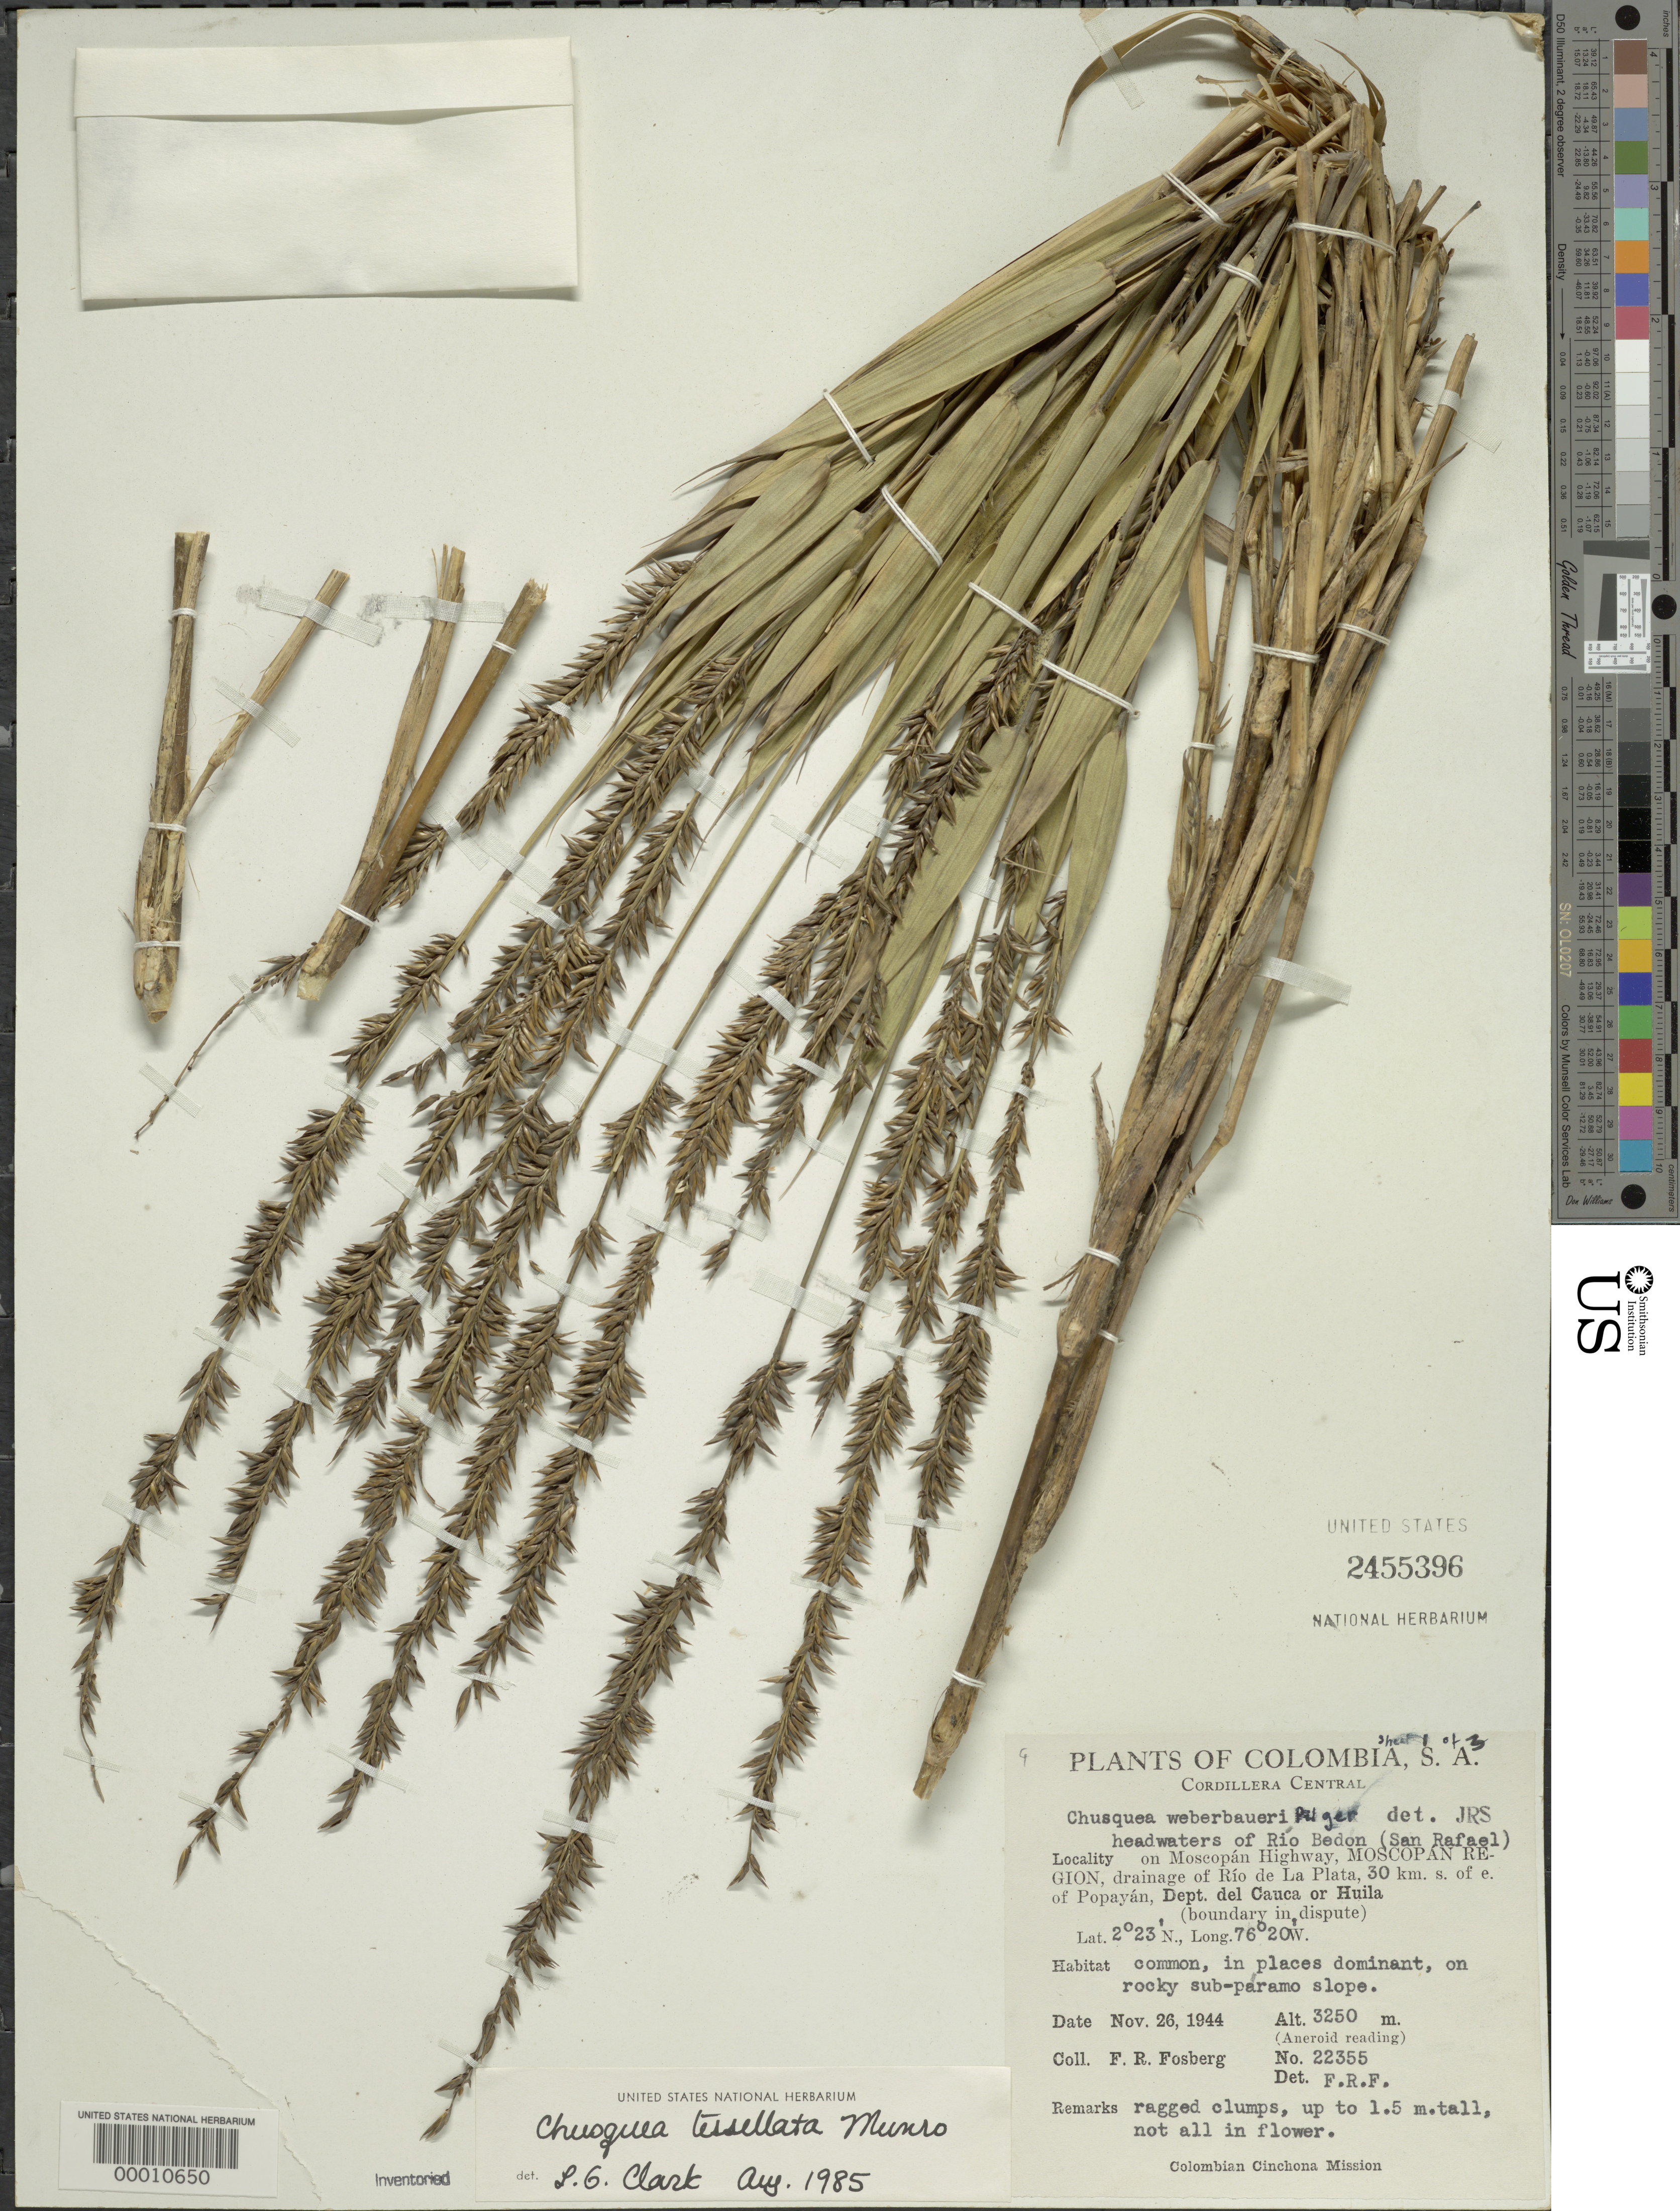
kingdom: Plantae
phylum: Tracheophyta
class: Liliopsida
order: Poales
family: Poaceae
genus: Chusquea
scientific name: Chusquea tessellata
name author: Munro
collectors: F. R. Fosberg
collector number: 22355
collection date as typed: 26 Nov 1944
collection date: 1944-11-26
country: Colombia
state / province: Cauca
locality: Rio Bedon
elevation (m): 3250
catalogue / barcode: US 2455396